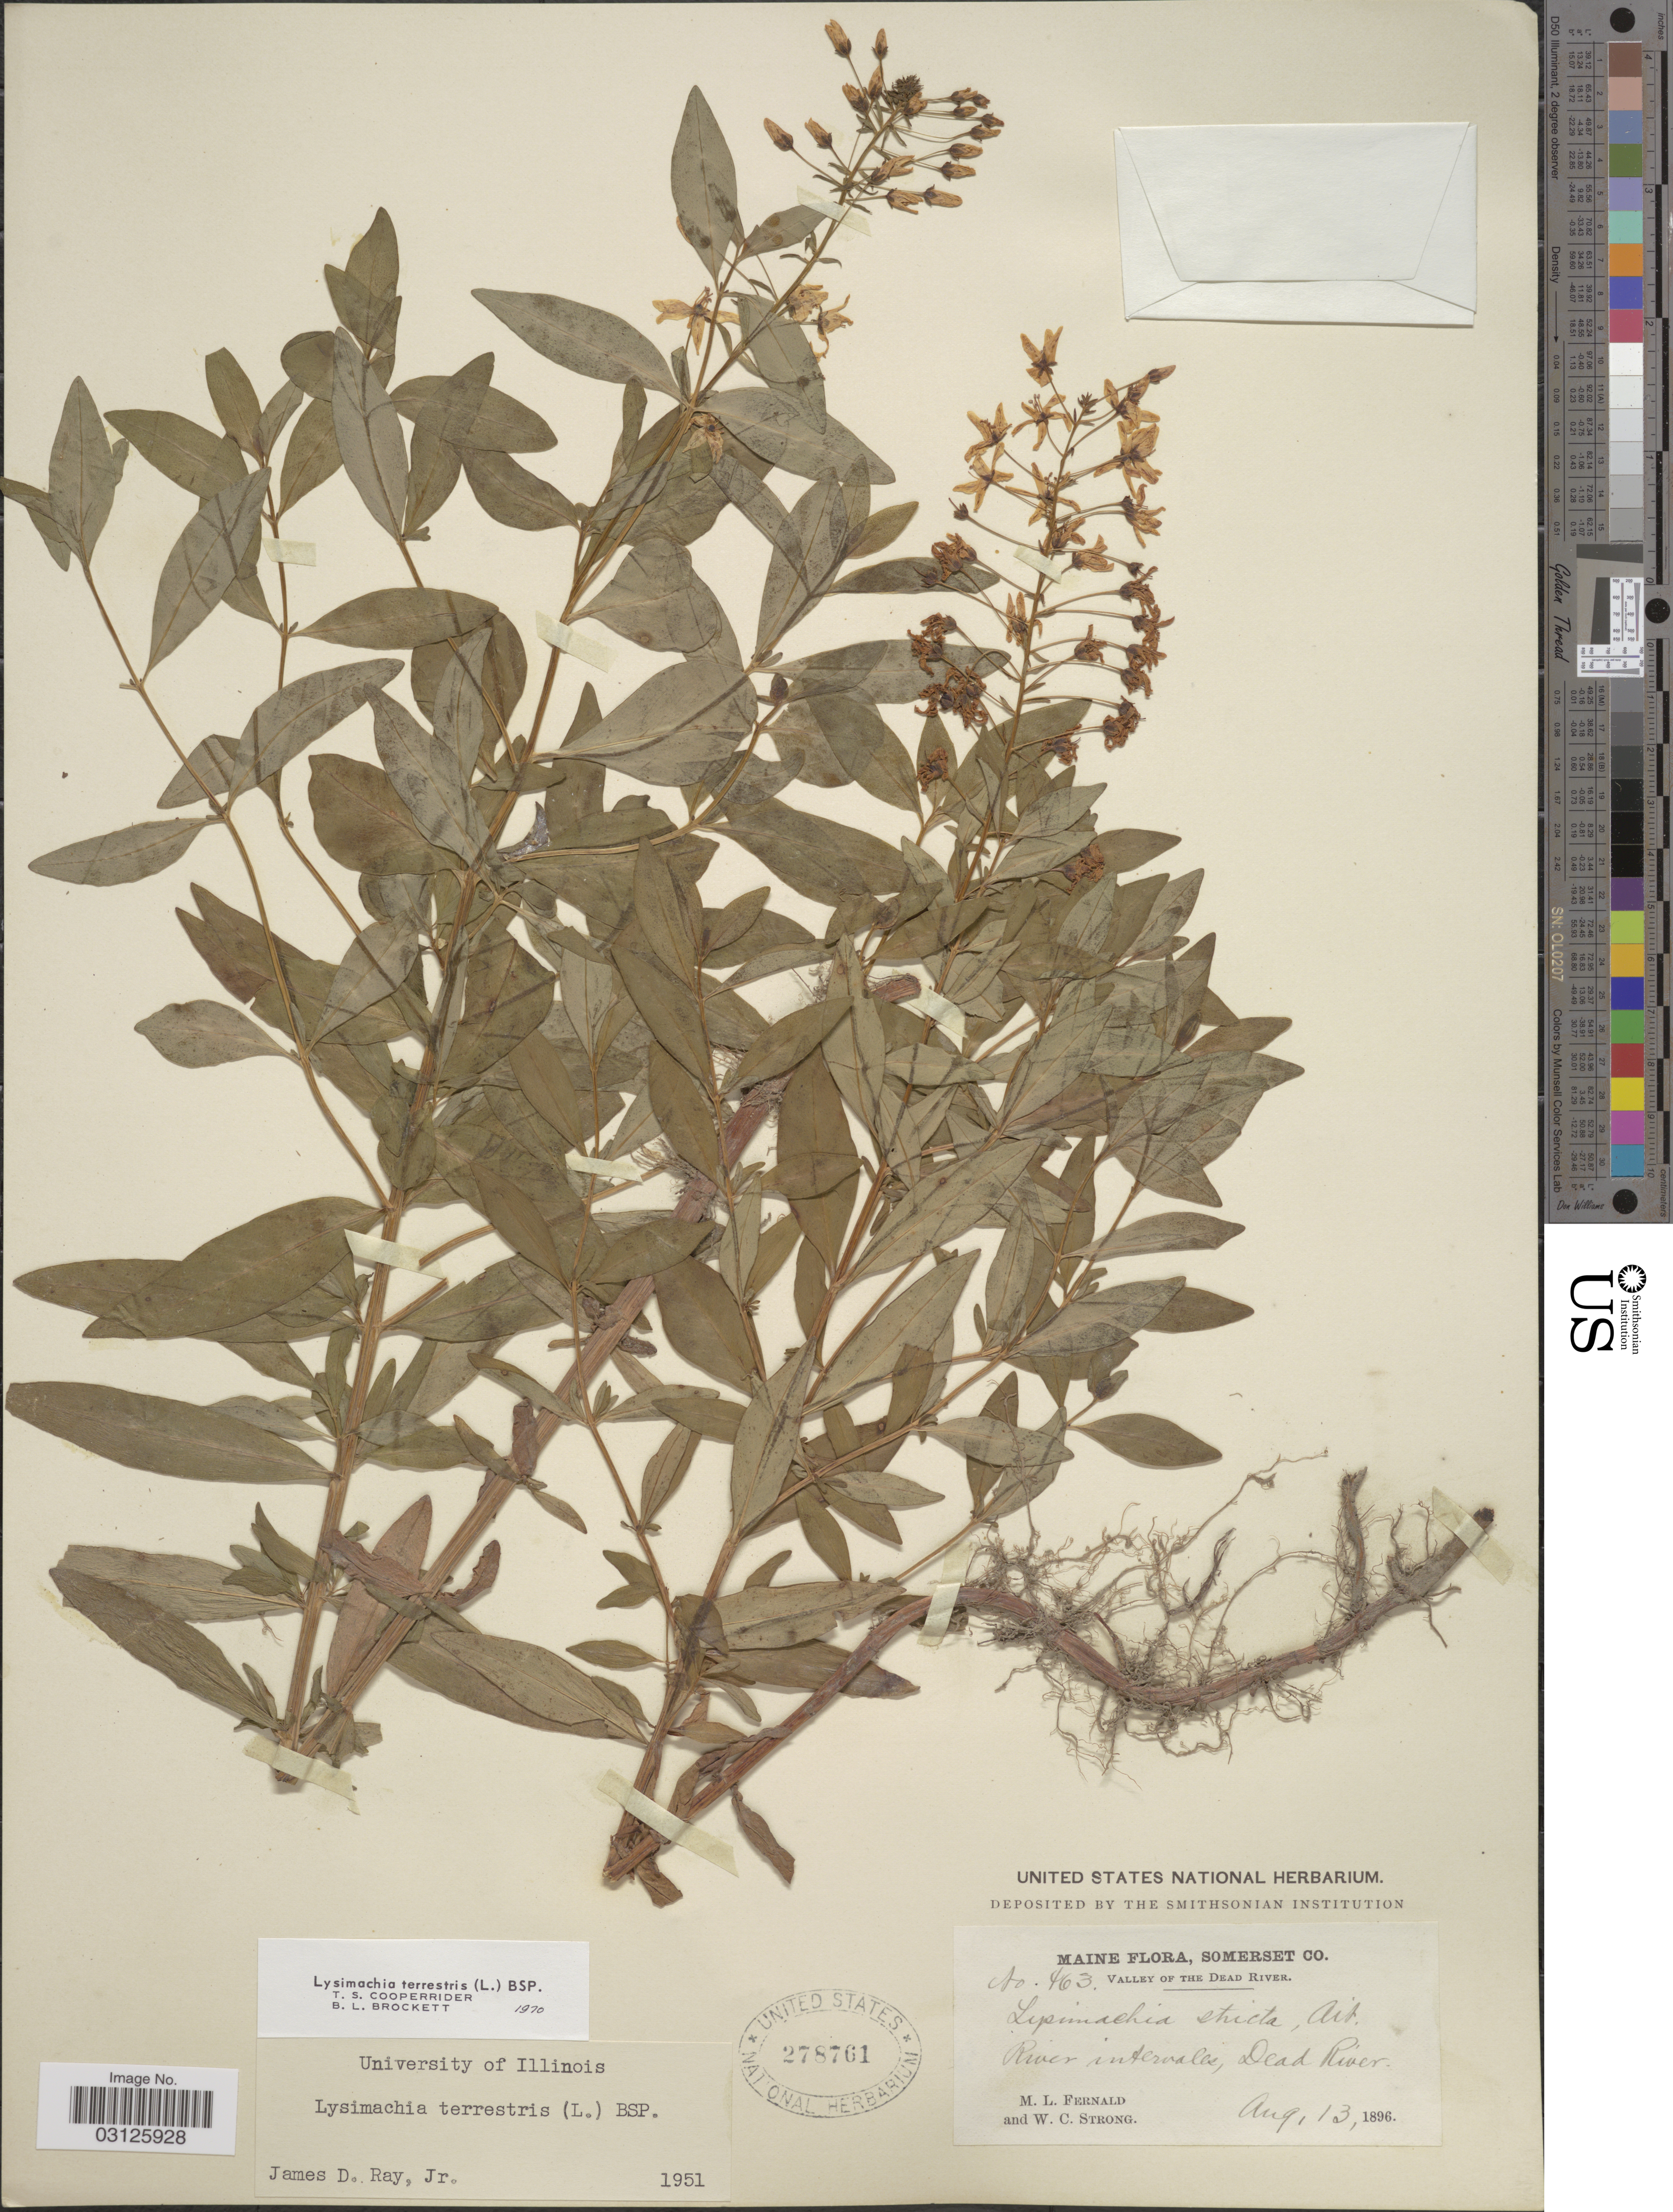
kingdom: Plantae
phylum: Tracheophyta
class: Magnoliopsida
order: Ericales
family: Primulaceae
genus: Lysimachia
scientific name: Lysimachia terrestris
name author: (L.) Britton, Stearns & Poggenb.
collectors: M. L. Fernald & W. C. Strong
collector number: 463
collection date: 1896-08-13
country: United States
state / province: Maine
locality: Somerset Co. Valley of The Dead River. River intervales, Dead River.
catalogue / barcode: US 278761